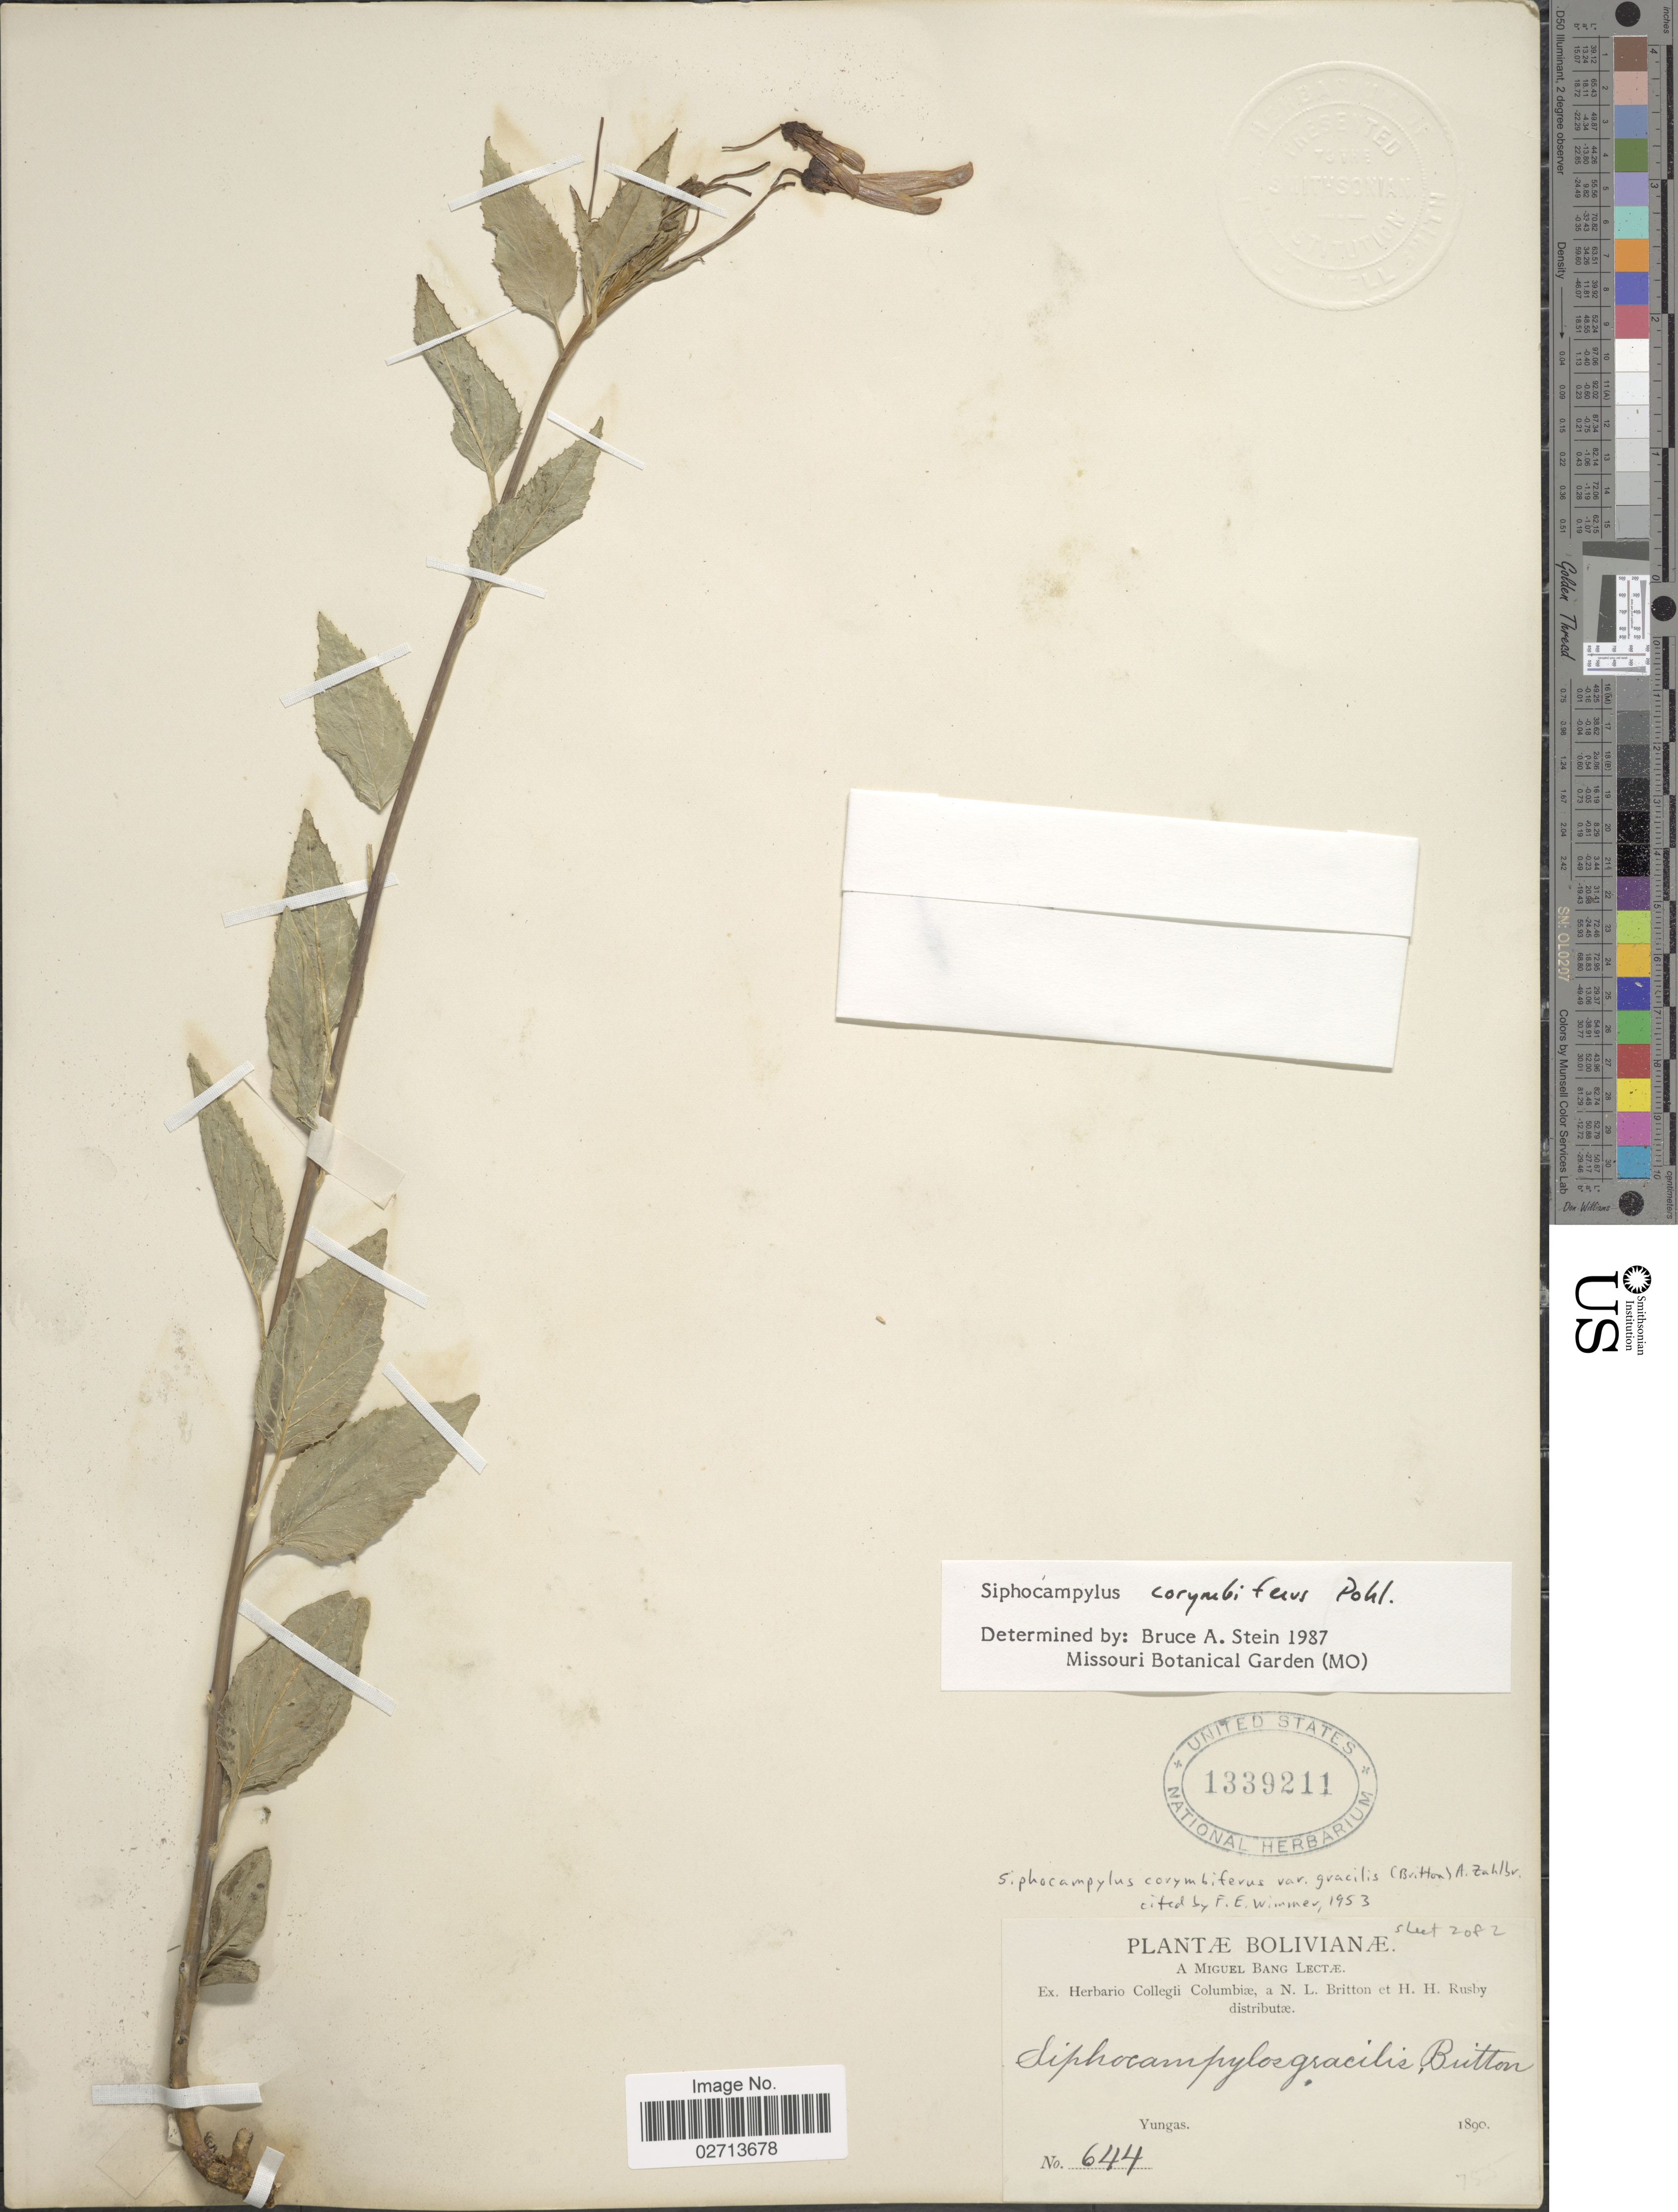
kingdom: Plantae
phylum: Tracheophyta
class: Magnoliopsida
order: Asterales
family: Campanulaceae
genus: Siphocampylus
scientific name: Siphocampylus corymbiferus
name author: Pohl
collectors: M. Bang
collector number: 644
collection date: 1890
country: Bolivia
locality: Yungas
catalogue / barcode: US 1339211